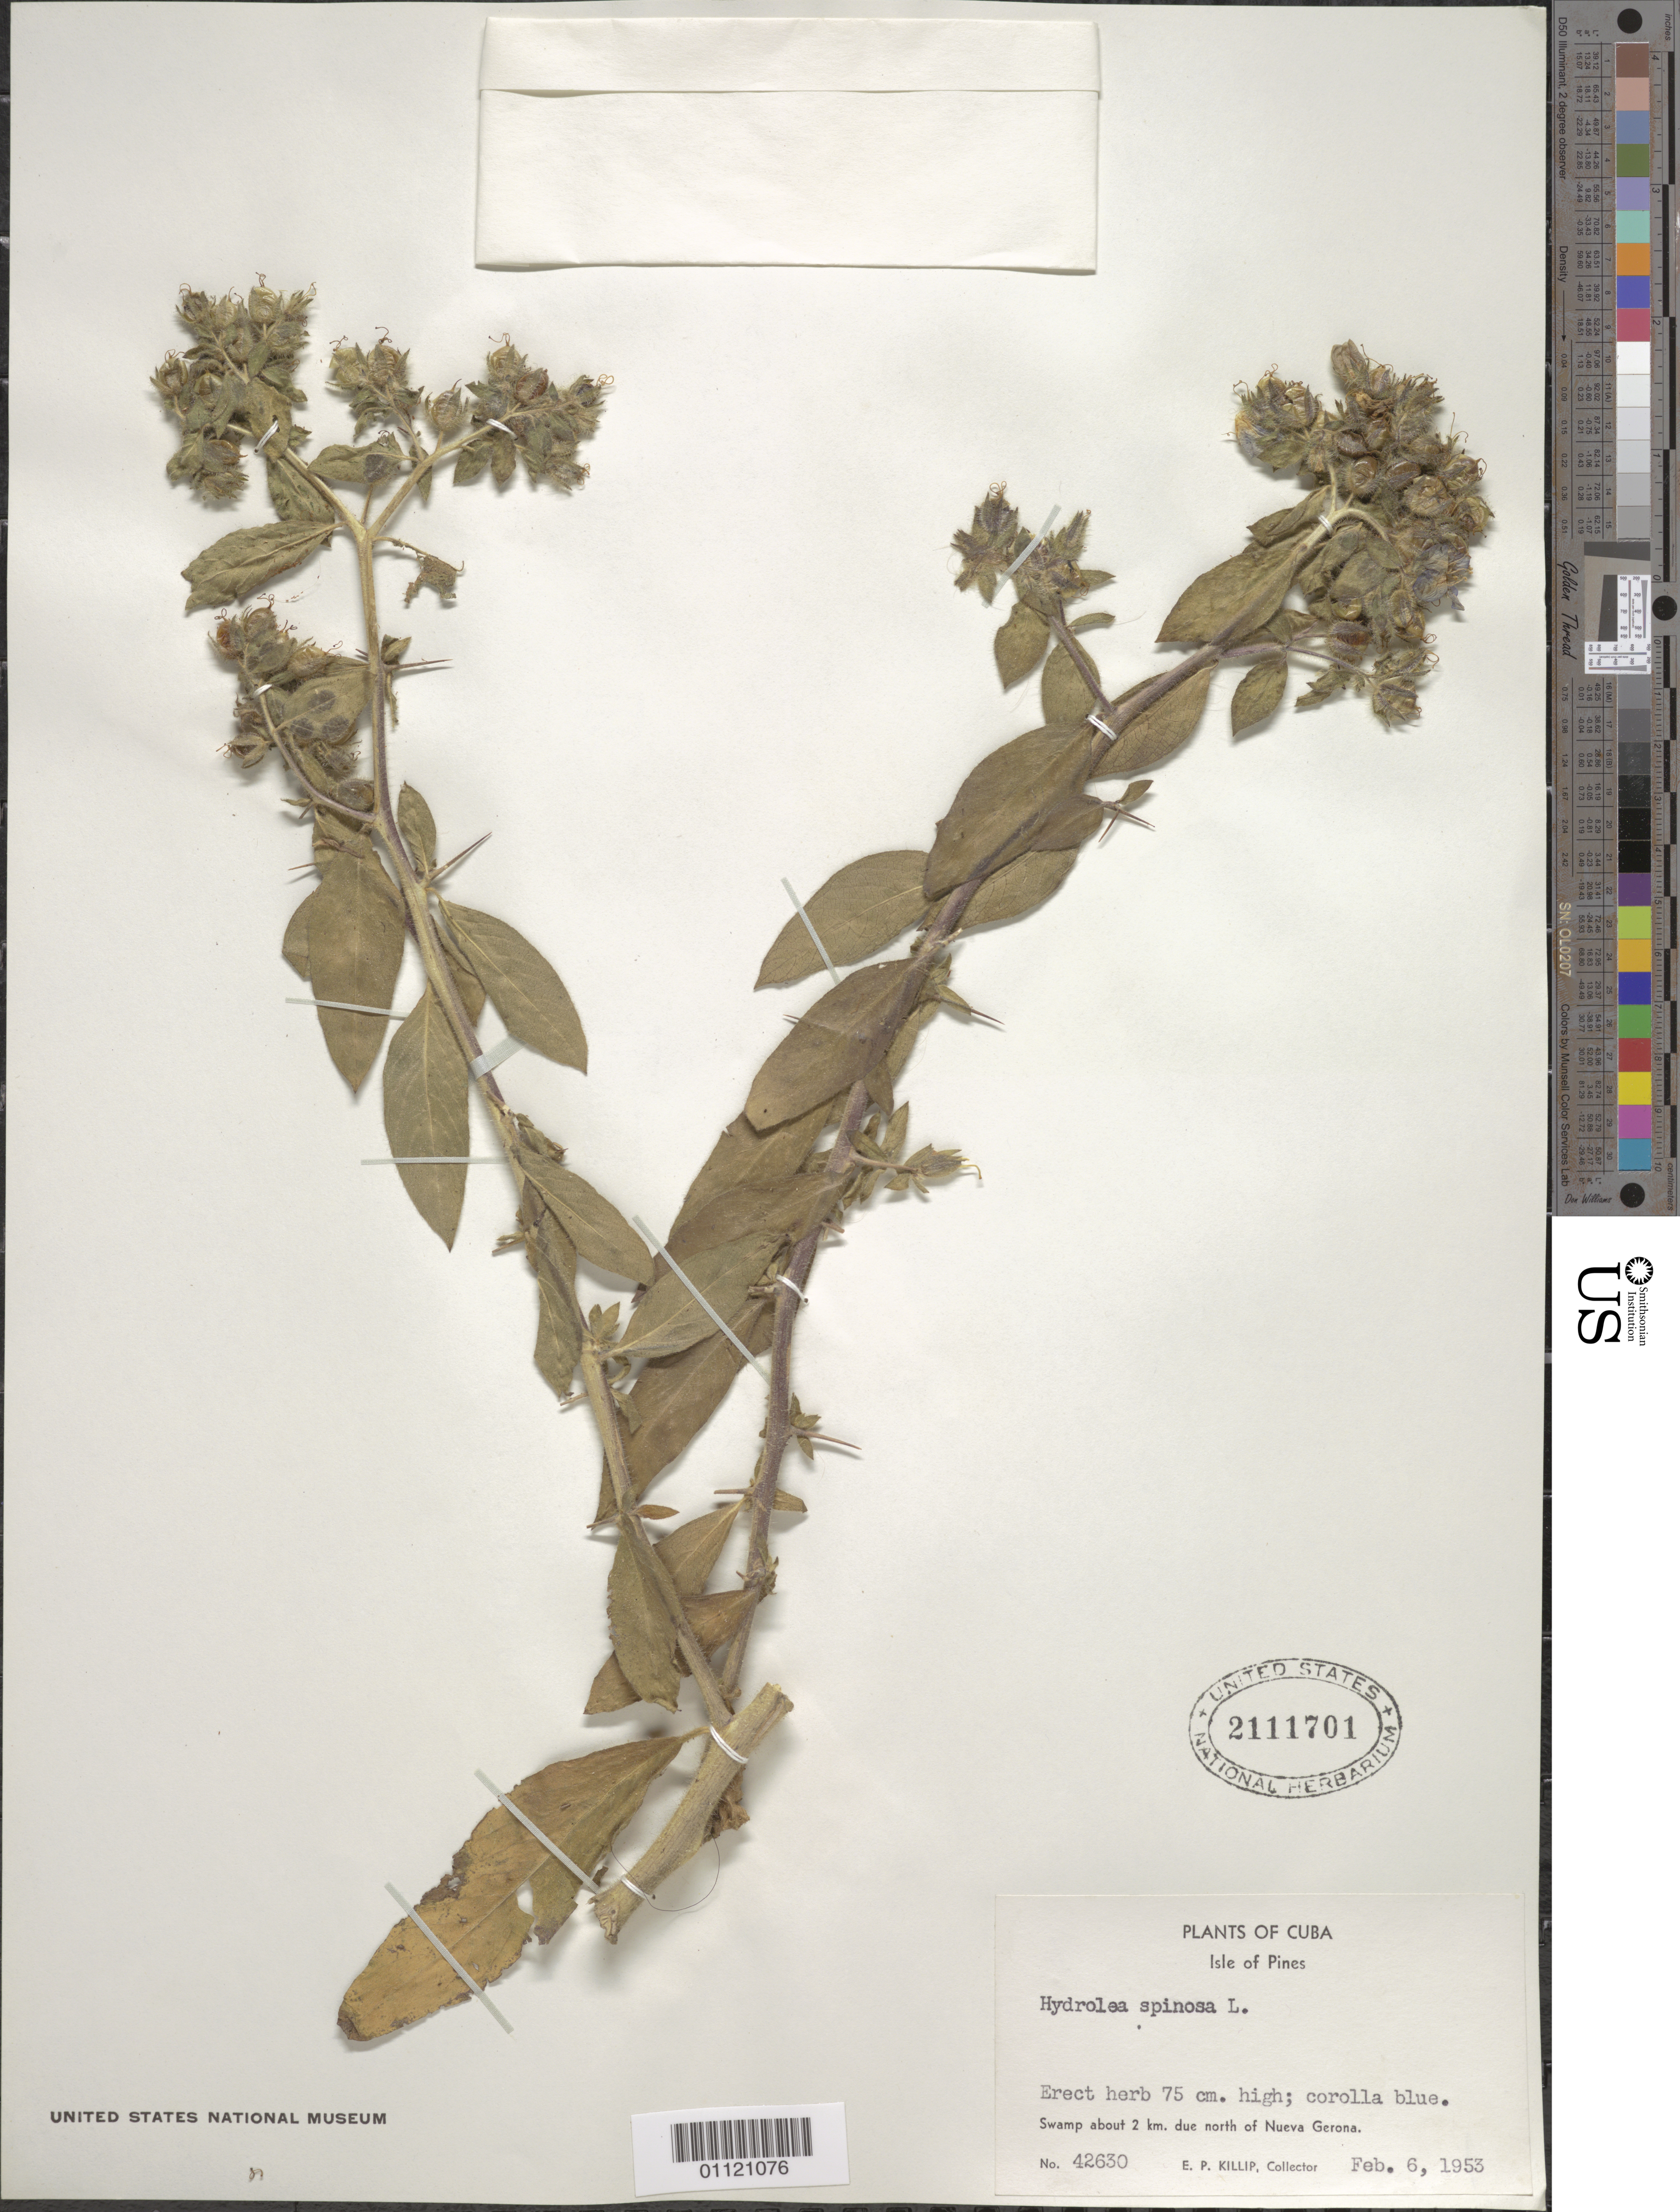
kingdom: Plantae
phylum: Tracheophyta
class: Magnoliopsida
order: Solanales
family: Hydroleaceae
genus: Hydrolea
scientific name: Hydrolea spinosa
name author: L.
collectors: E. P. Killip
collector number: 42630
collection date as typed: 06 Feb 1953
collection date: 1953-02-06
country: Cuba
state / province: Isla de La Juventud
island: Isla de la Juventud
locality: Swamp about 2 km due N of Nueva Gerona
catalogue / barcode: US 2111701